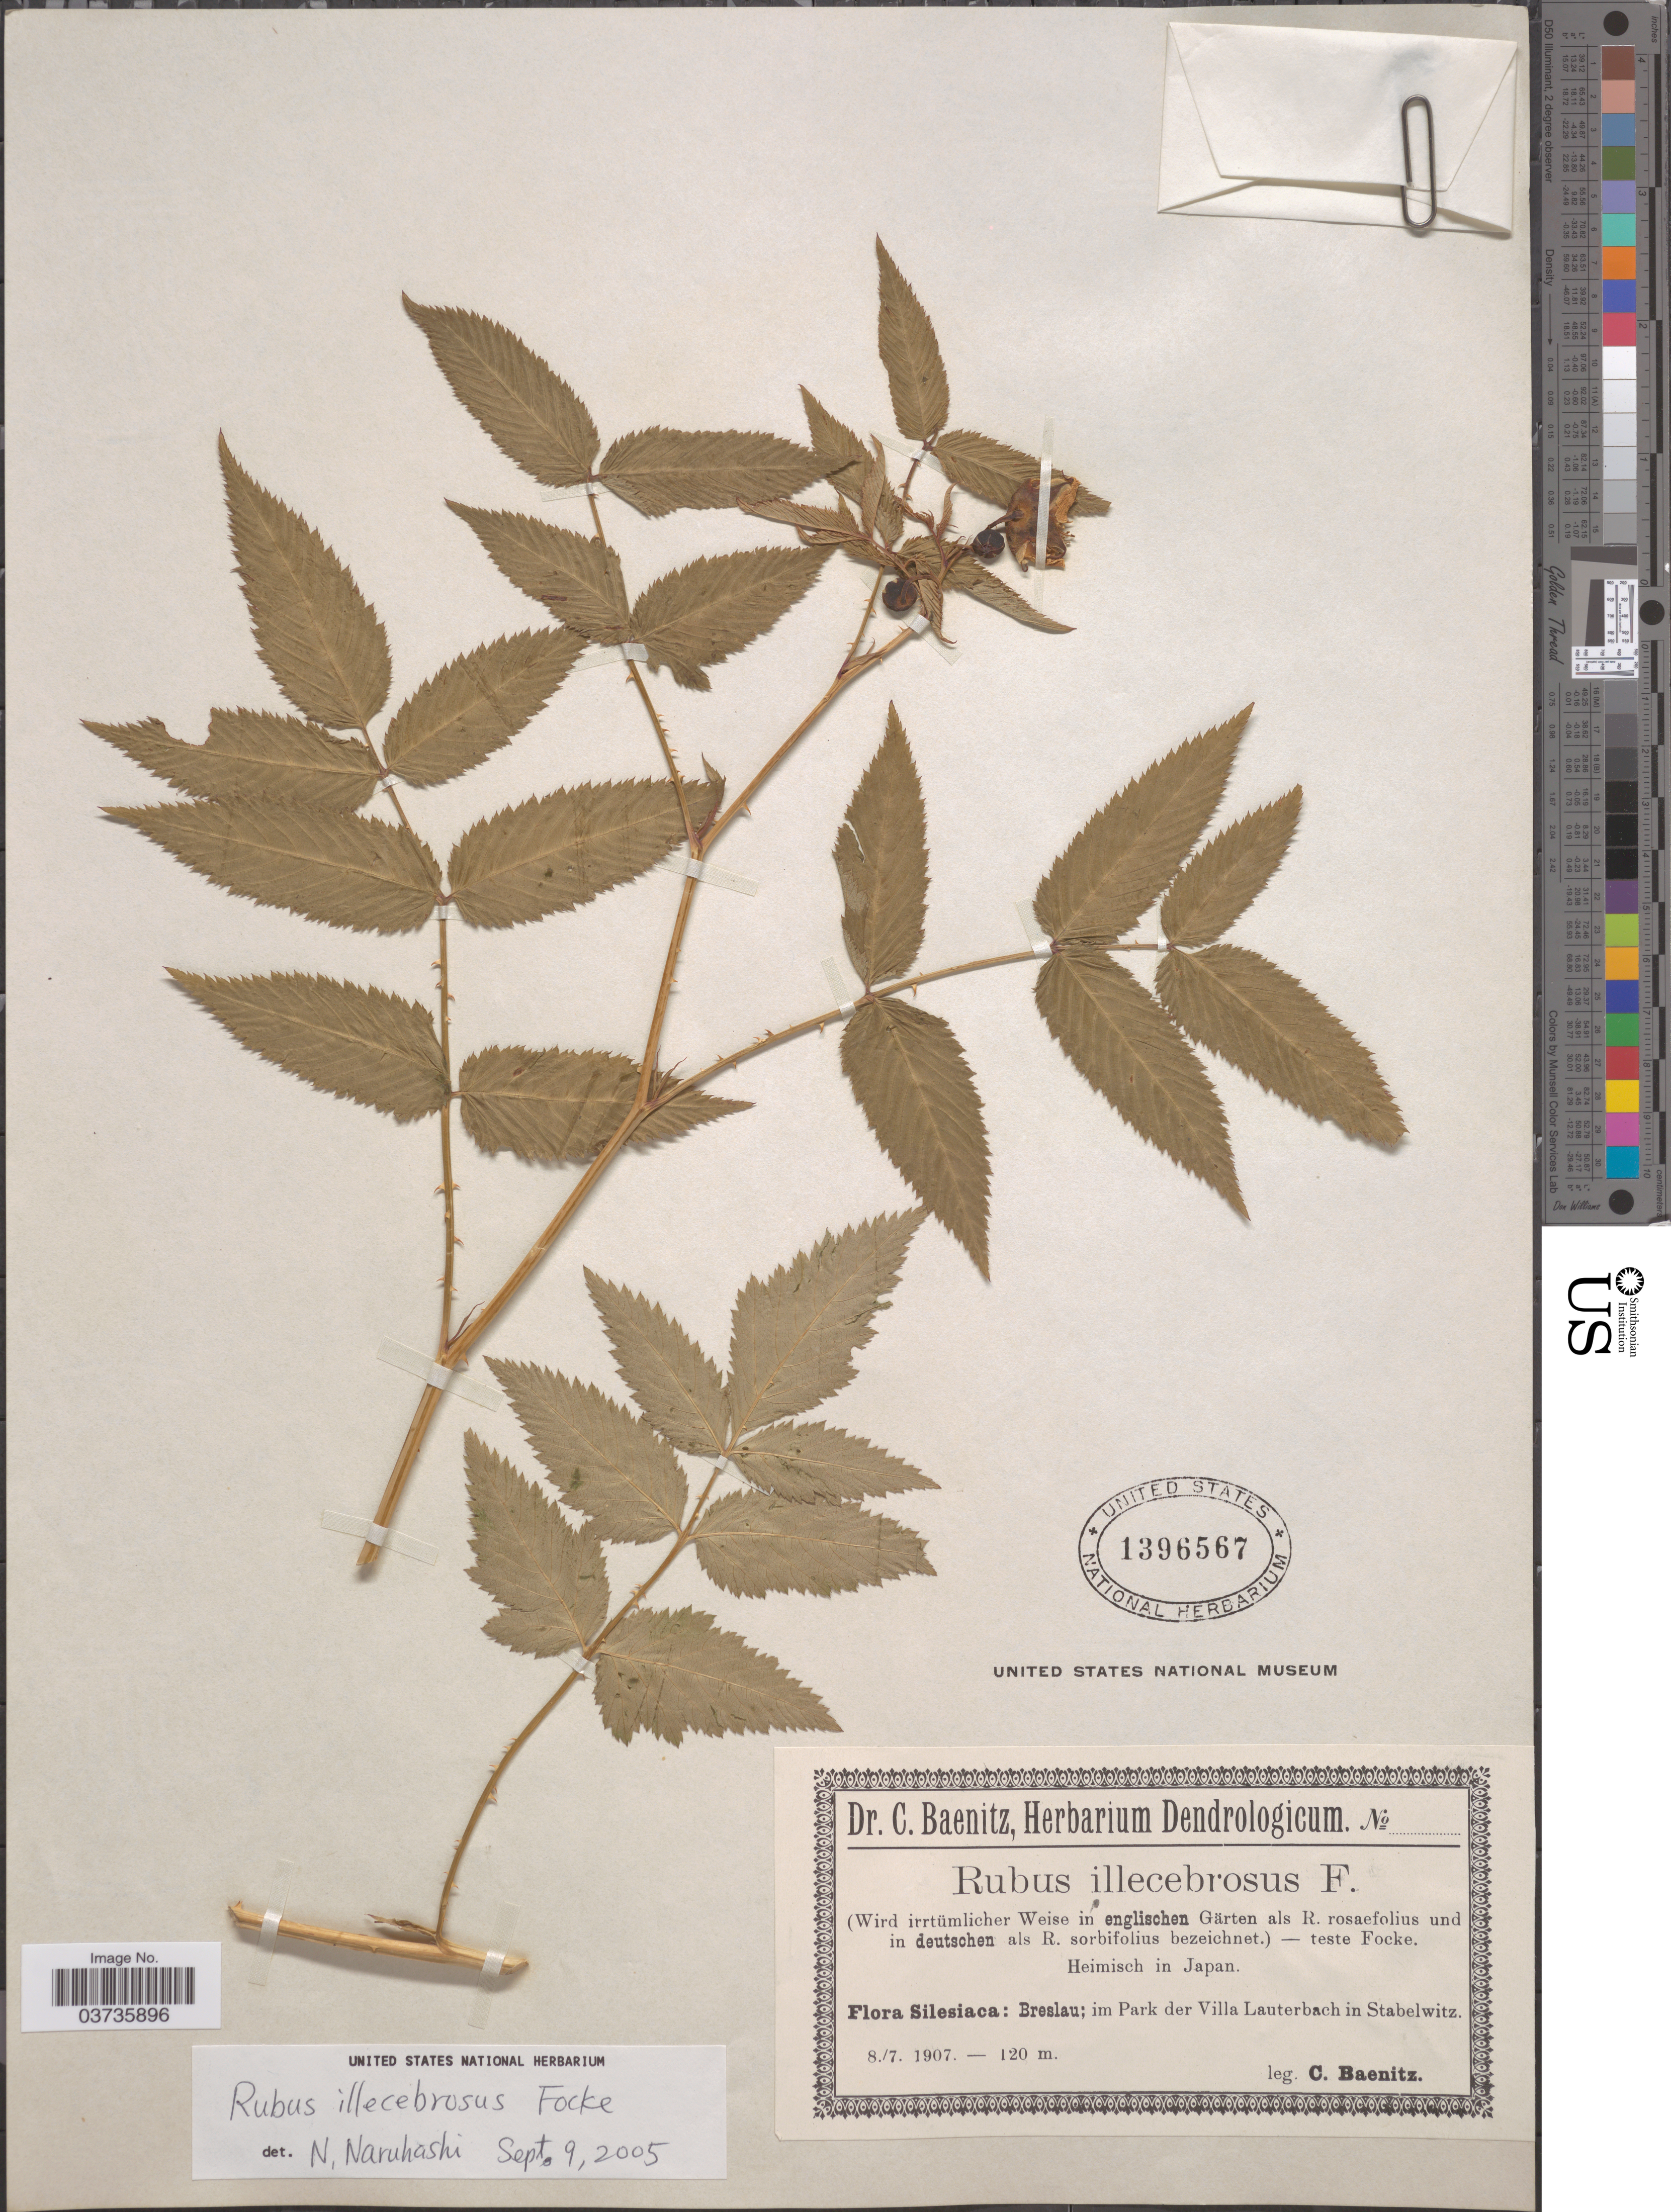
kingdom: Plantae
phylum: Tracheophyta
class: Magnoliopsida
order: Rosales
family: Rosaceae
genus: Rubus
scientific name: Rubus illecebrosus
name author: Focke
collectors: C. G. Baenitz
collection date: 1907-07-08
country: Poland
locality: Silesiaca: Breslau; im Park der Villa Lauterbach in Stabelwitz.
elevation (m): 120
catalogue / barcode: US 1396567